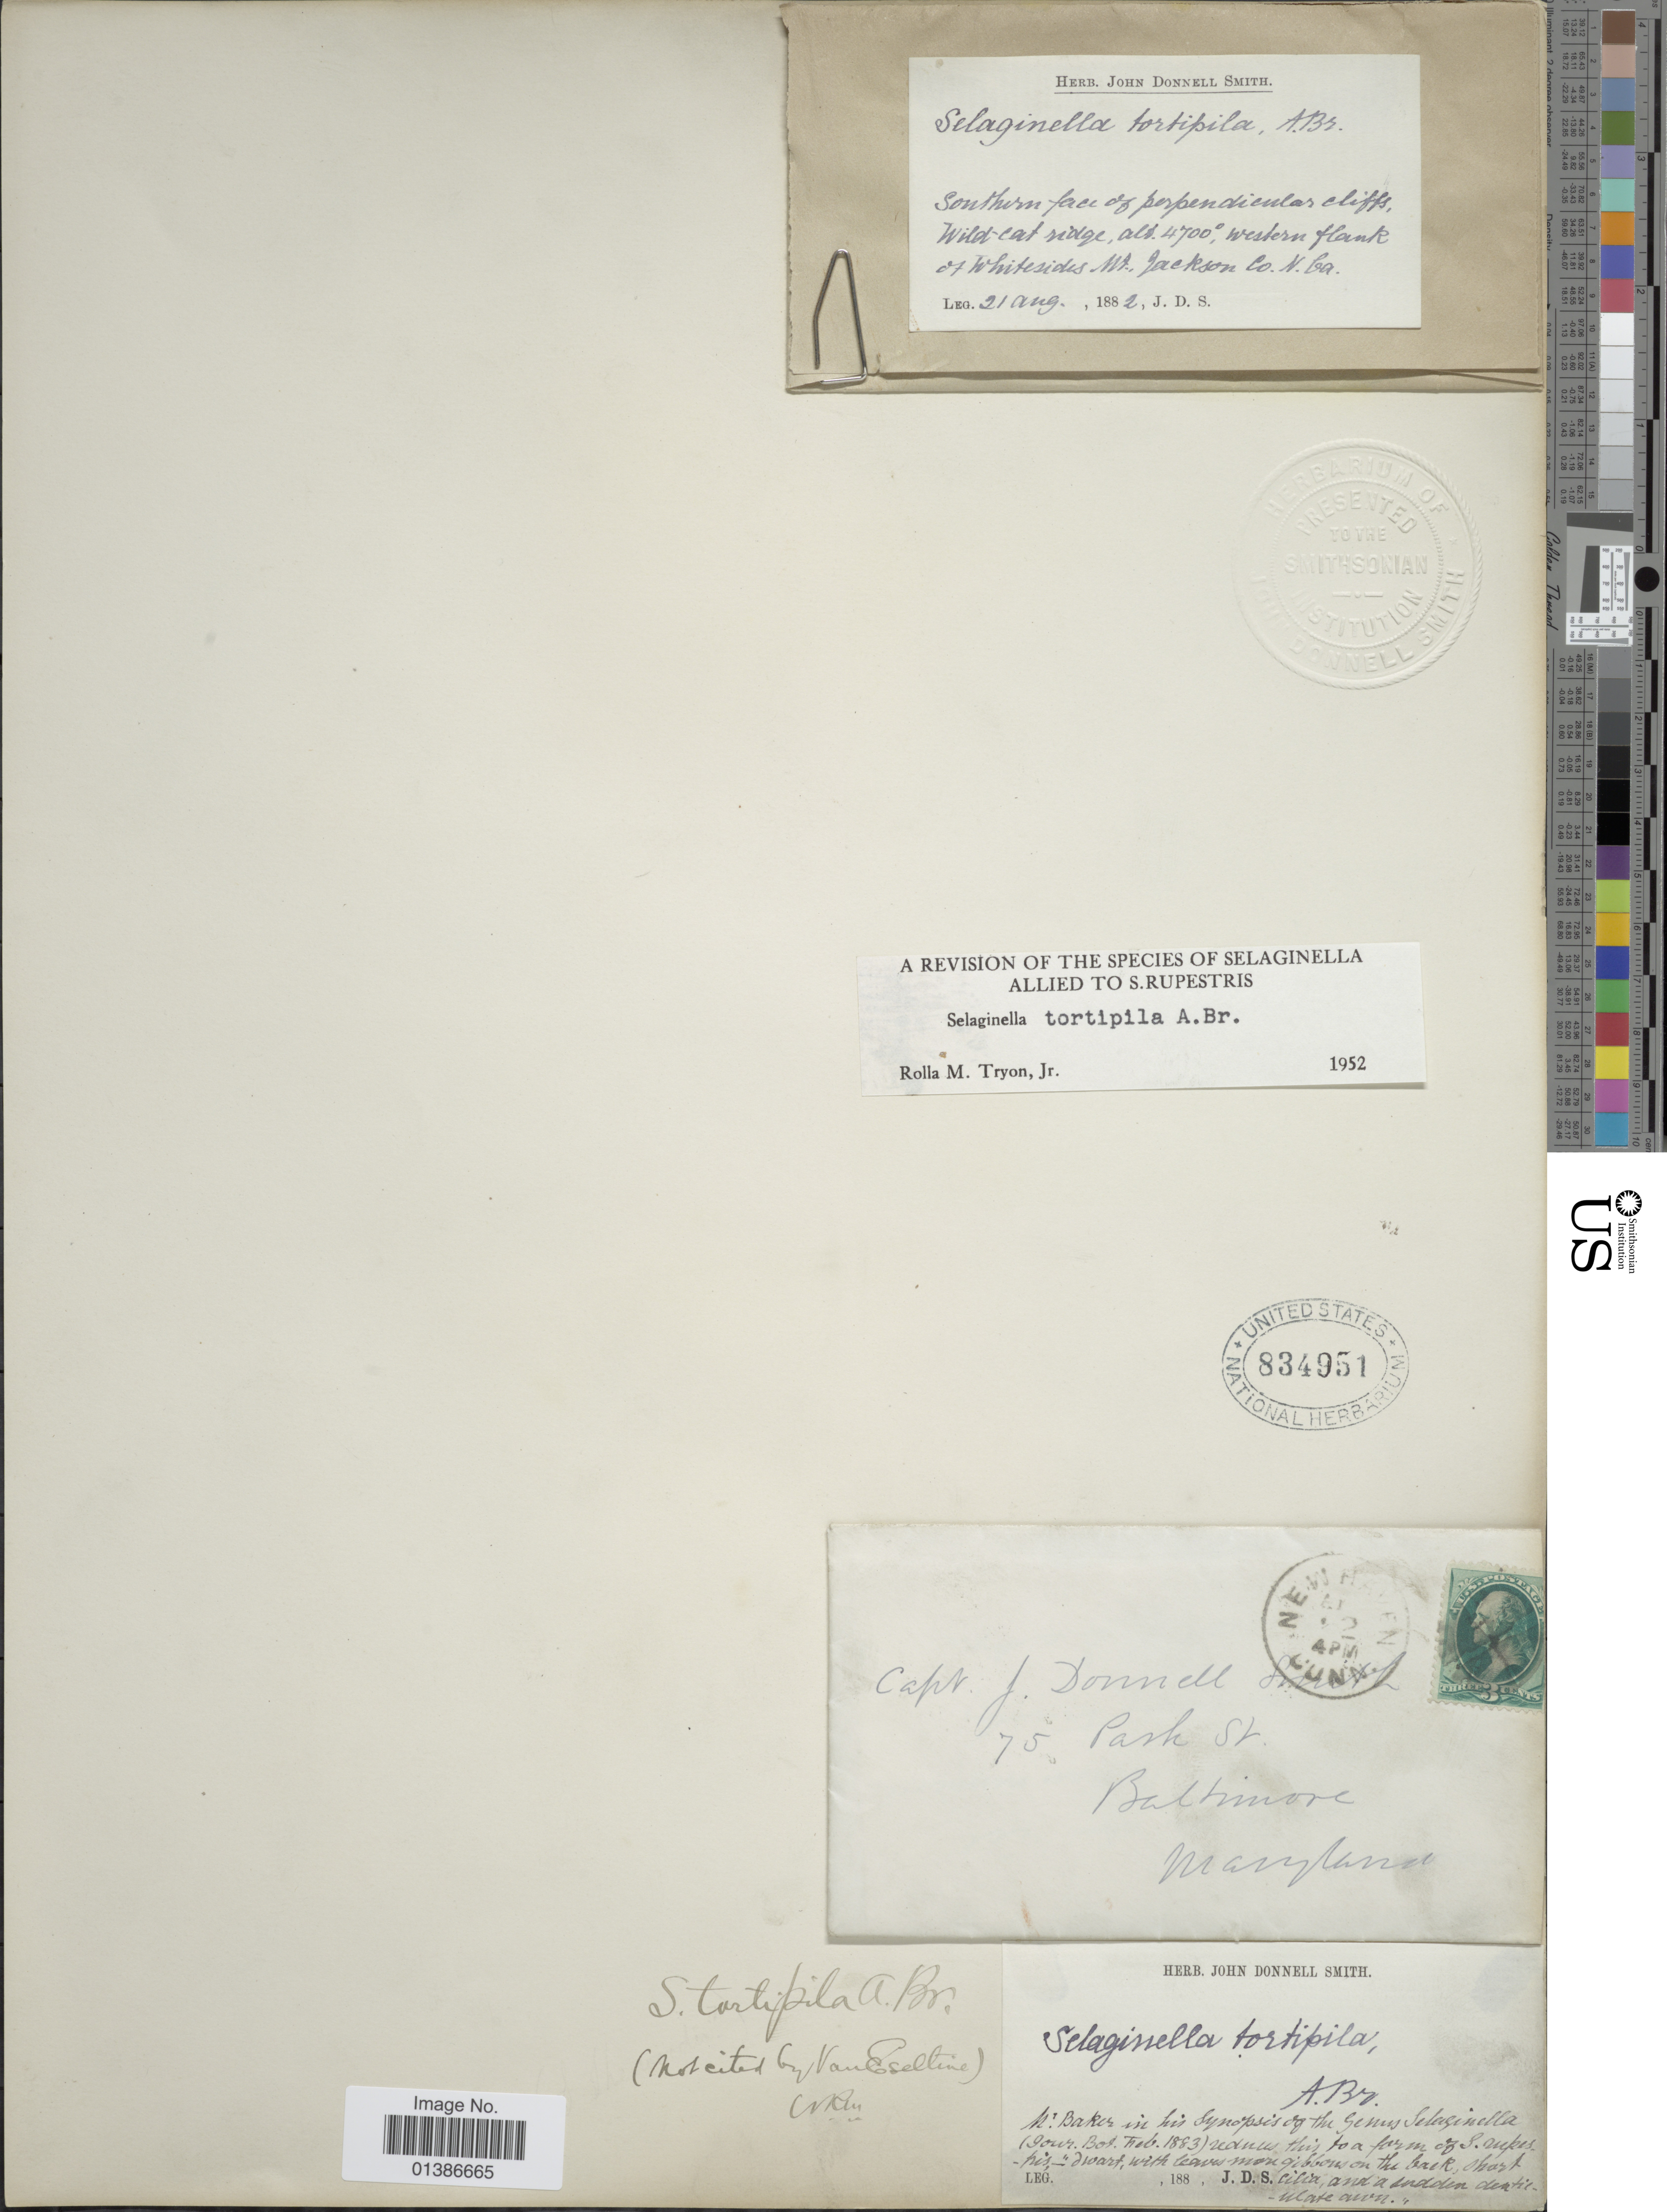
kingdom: Plantae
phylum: Tracheophyta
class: Lycopodiopsida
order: Selaginellales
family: Selaginellaceae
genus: Selaginella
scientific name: Selaginella tortipila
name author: A. Braun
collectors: J. Donnell Smith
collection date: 1882-08-21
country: United States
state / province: North Carolina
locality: Southern face of perpendicular cliffs, Wild-cat ridge, western flank of Whitesides Mt., Jackson Co. N. Ca.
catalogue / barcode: US 834951